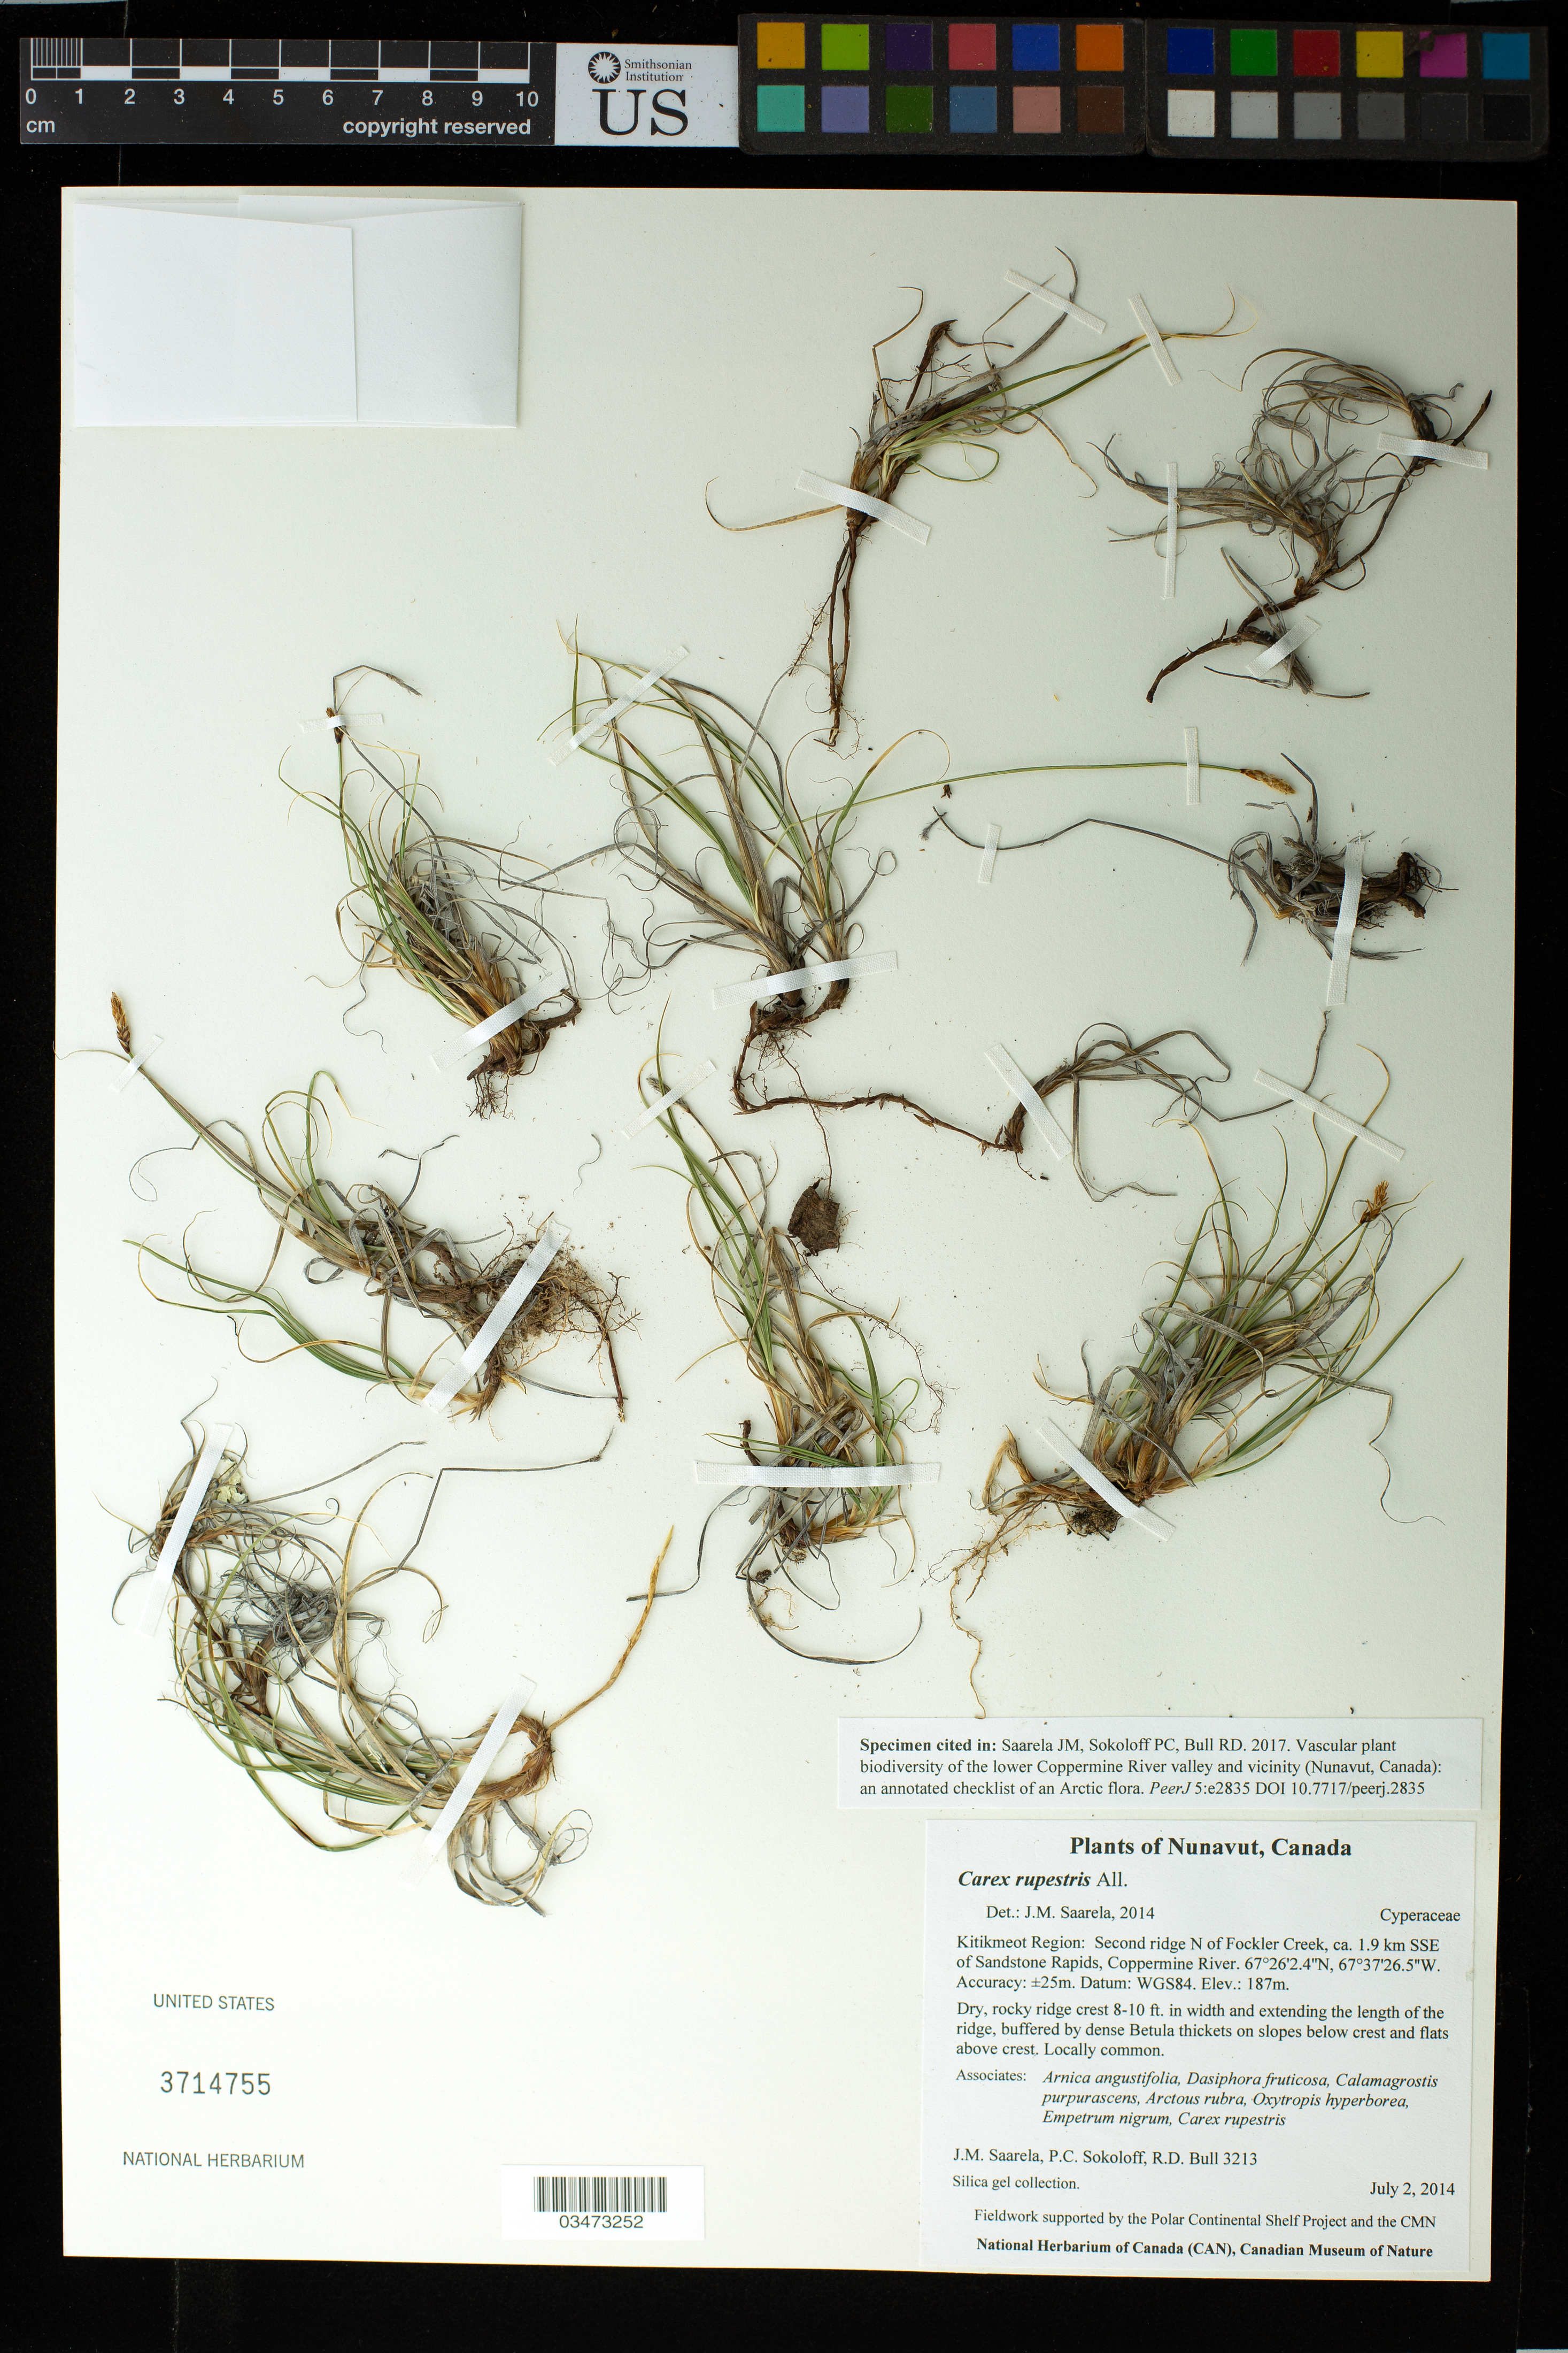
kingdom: Plantae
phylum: Tracheophyta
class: Liliopsida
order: Poales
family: Cyperaceae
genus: Carex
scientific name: Carex rupestris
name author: All.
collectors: J. Saarela, P. Sokoloff & R. Bull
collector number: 3213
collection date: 2014-07-02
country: Canada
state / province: Nunavut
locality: Kitikmeot Region: Second ridge N of Fockler Creek, ca. 1.9 km SSE of Sandstone Rapids, Coppermine River.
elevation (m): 170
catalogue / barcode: US 3714755